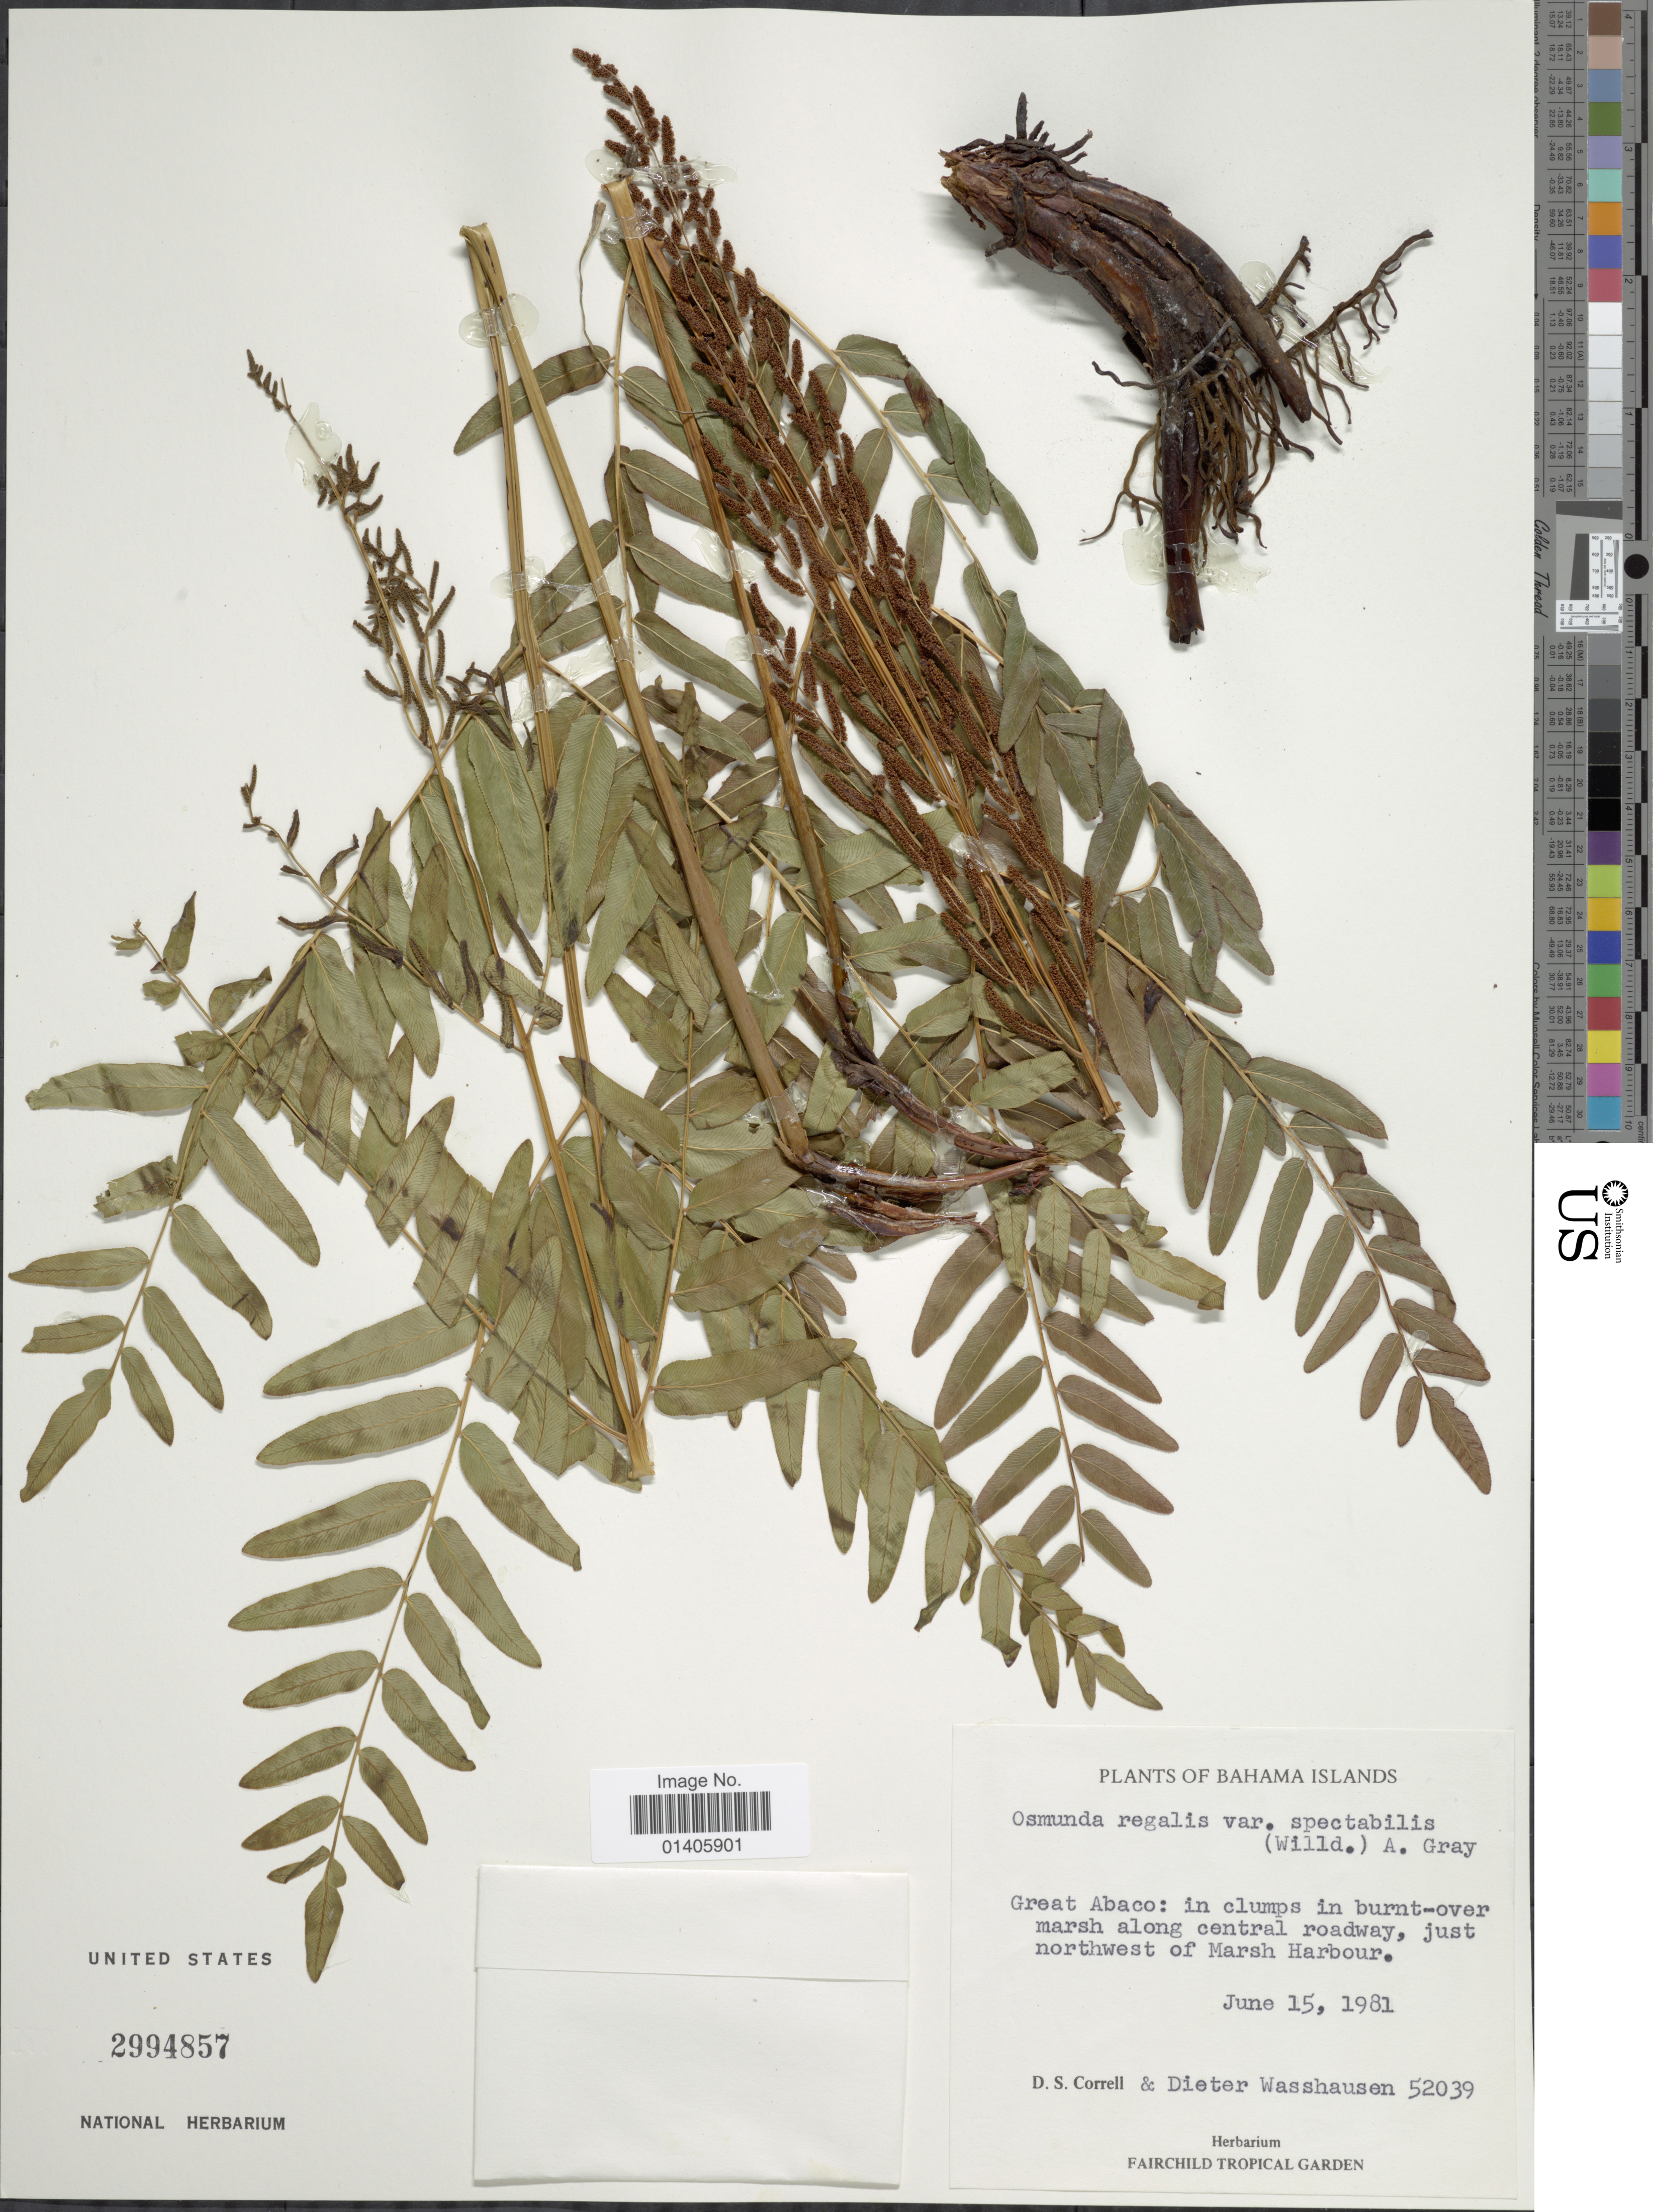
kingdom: Plantae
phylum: Tracheophyta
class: Polypodiopsida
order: Osmundales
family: Osmundaceae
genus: Osmunda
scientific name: Osmunda regalis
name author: L.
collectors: D. S. Correll & D. C. Wasshausen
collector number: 52039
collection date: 1981-06-15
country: Bahamas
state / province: South Abaco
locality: Bahama Islands, in clumps in burnt-over marsh along central roadway, just northwest of Marsh Harbour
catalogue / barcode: US 2994857